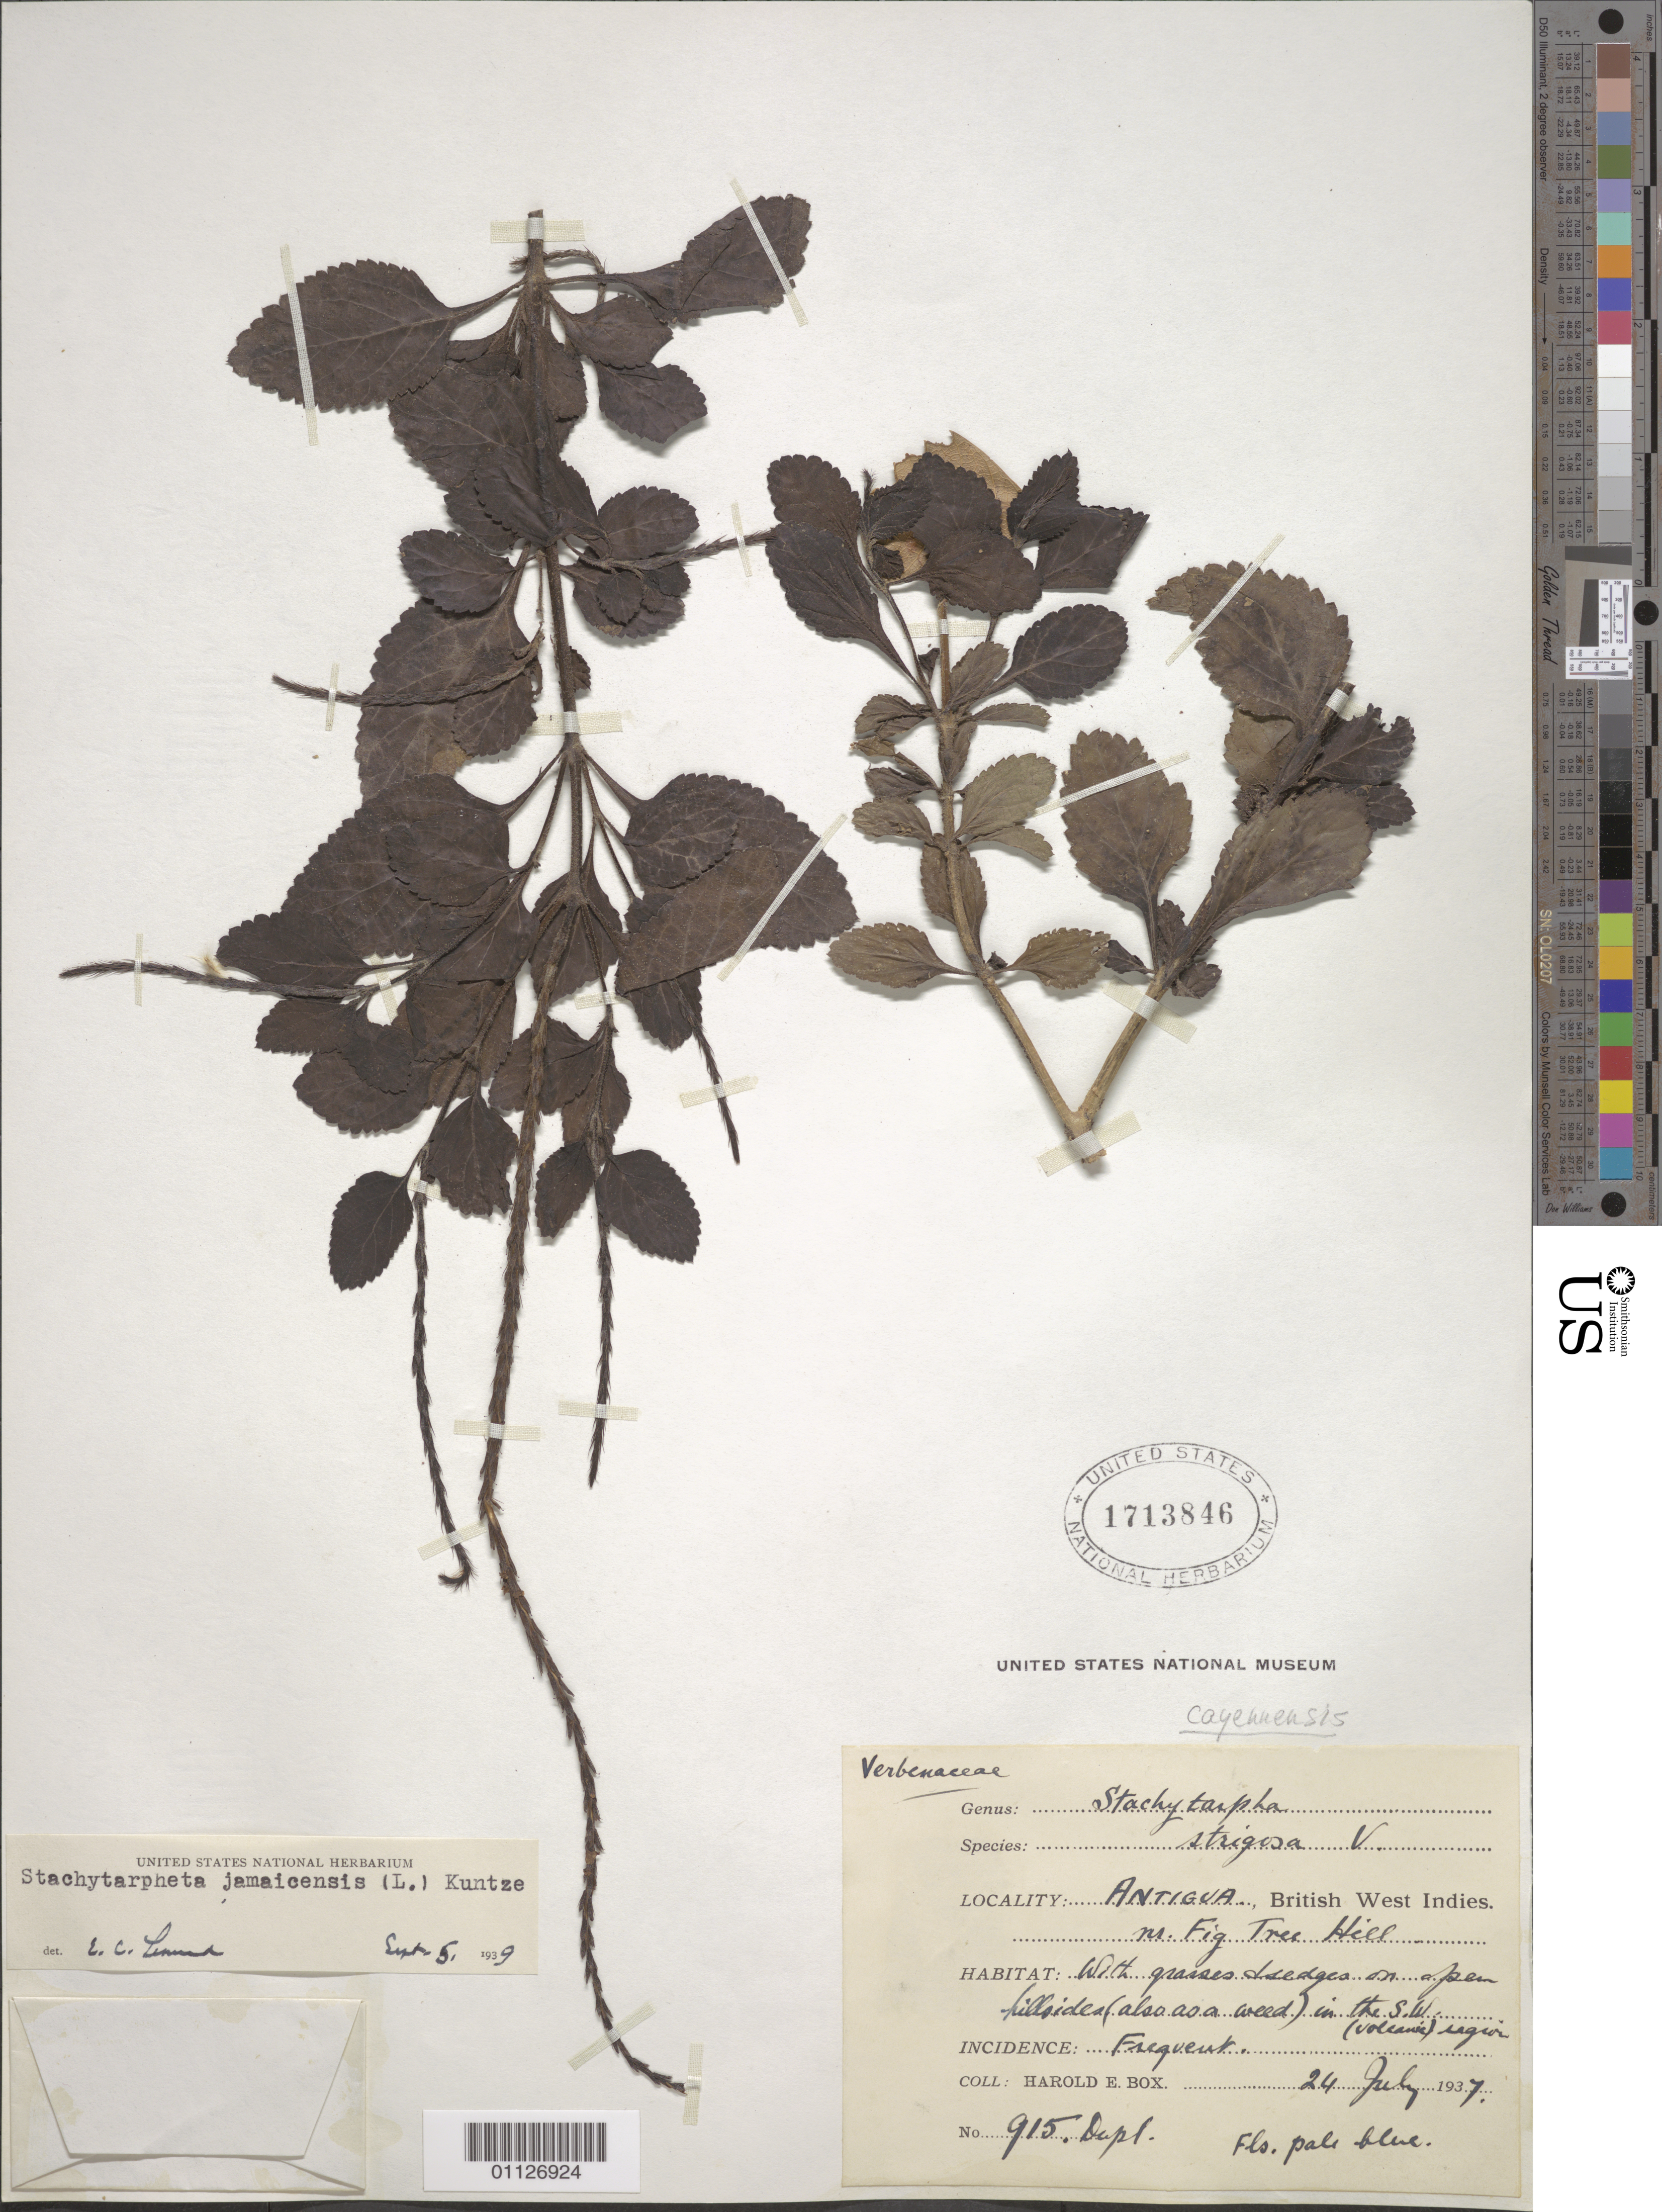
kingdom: Plantae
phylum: Tracheophyta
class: Magnoliopsida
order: Lamiales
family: Verbenaceae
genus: Stachytarpheta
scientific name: Stachytarpheta cayennensis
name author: (Rich.) Vahl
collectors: H. E. Box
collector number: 915 Dupl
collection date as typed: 24 Jul 1937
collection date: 1937-07-24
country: Antigua and Barbuda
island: Antigua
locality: Near Fig Tree Hill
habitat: with grasses and sedges on open hillsides (also as a weed) in the SW (volcanic) region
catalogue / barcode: US 1713846